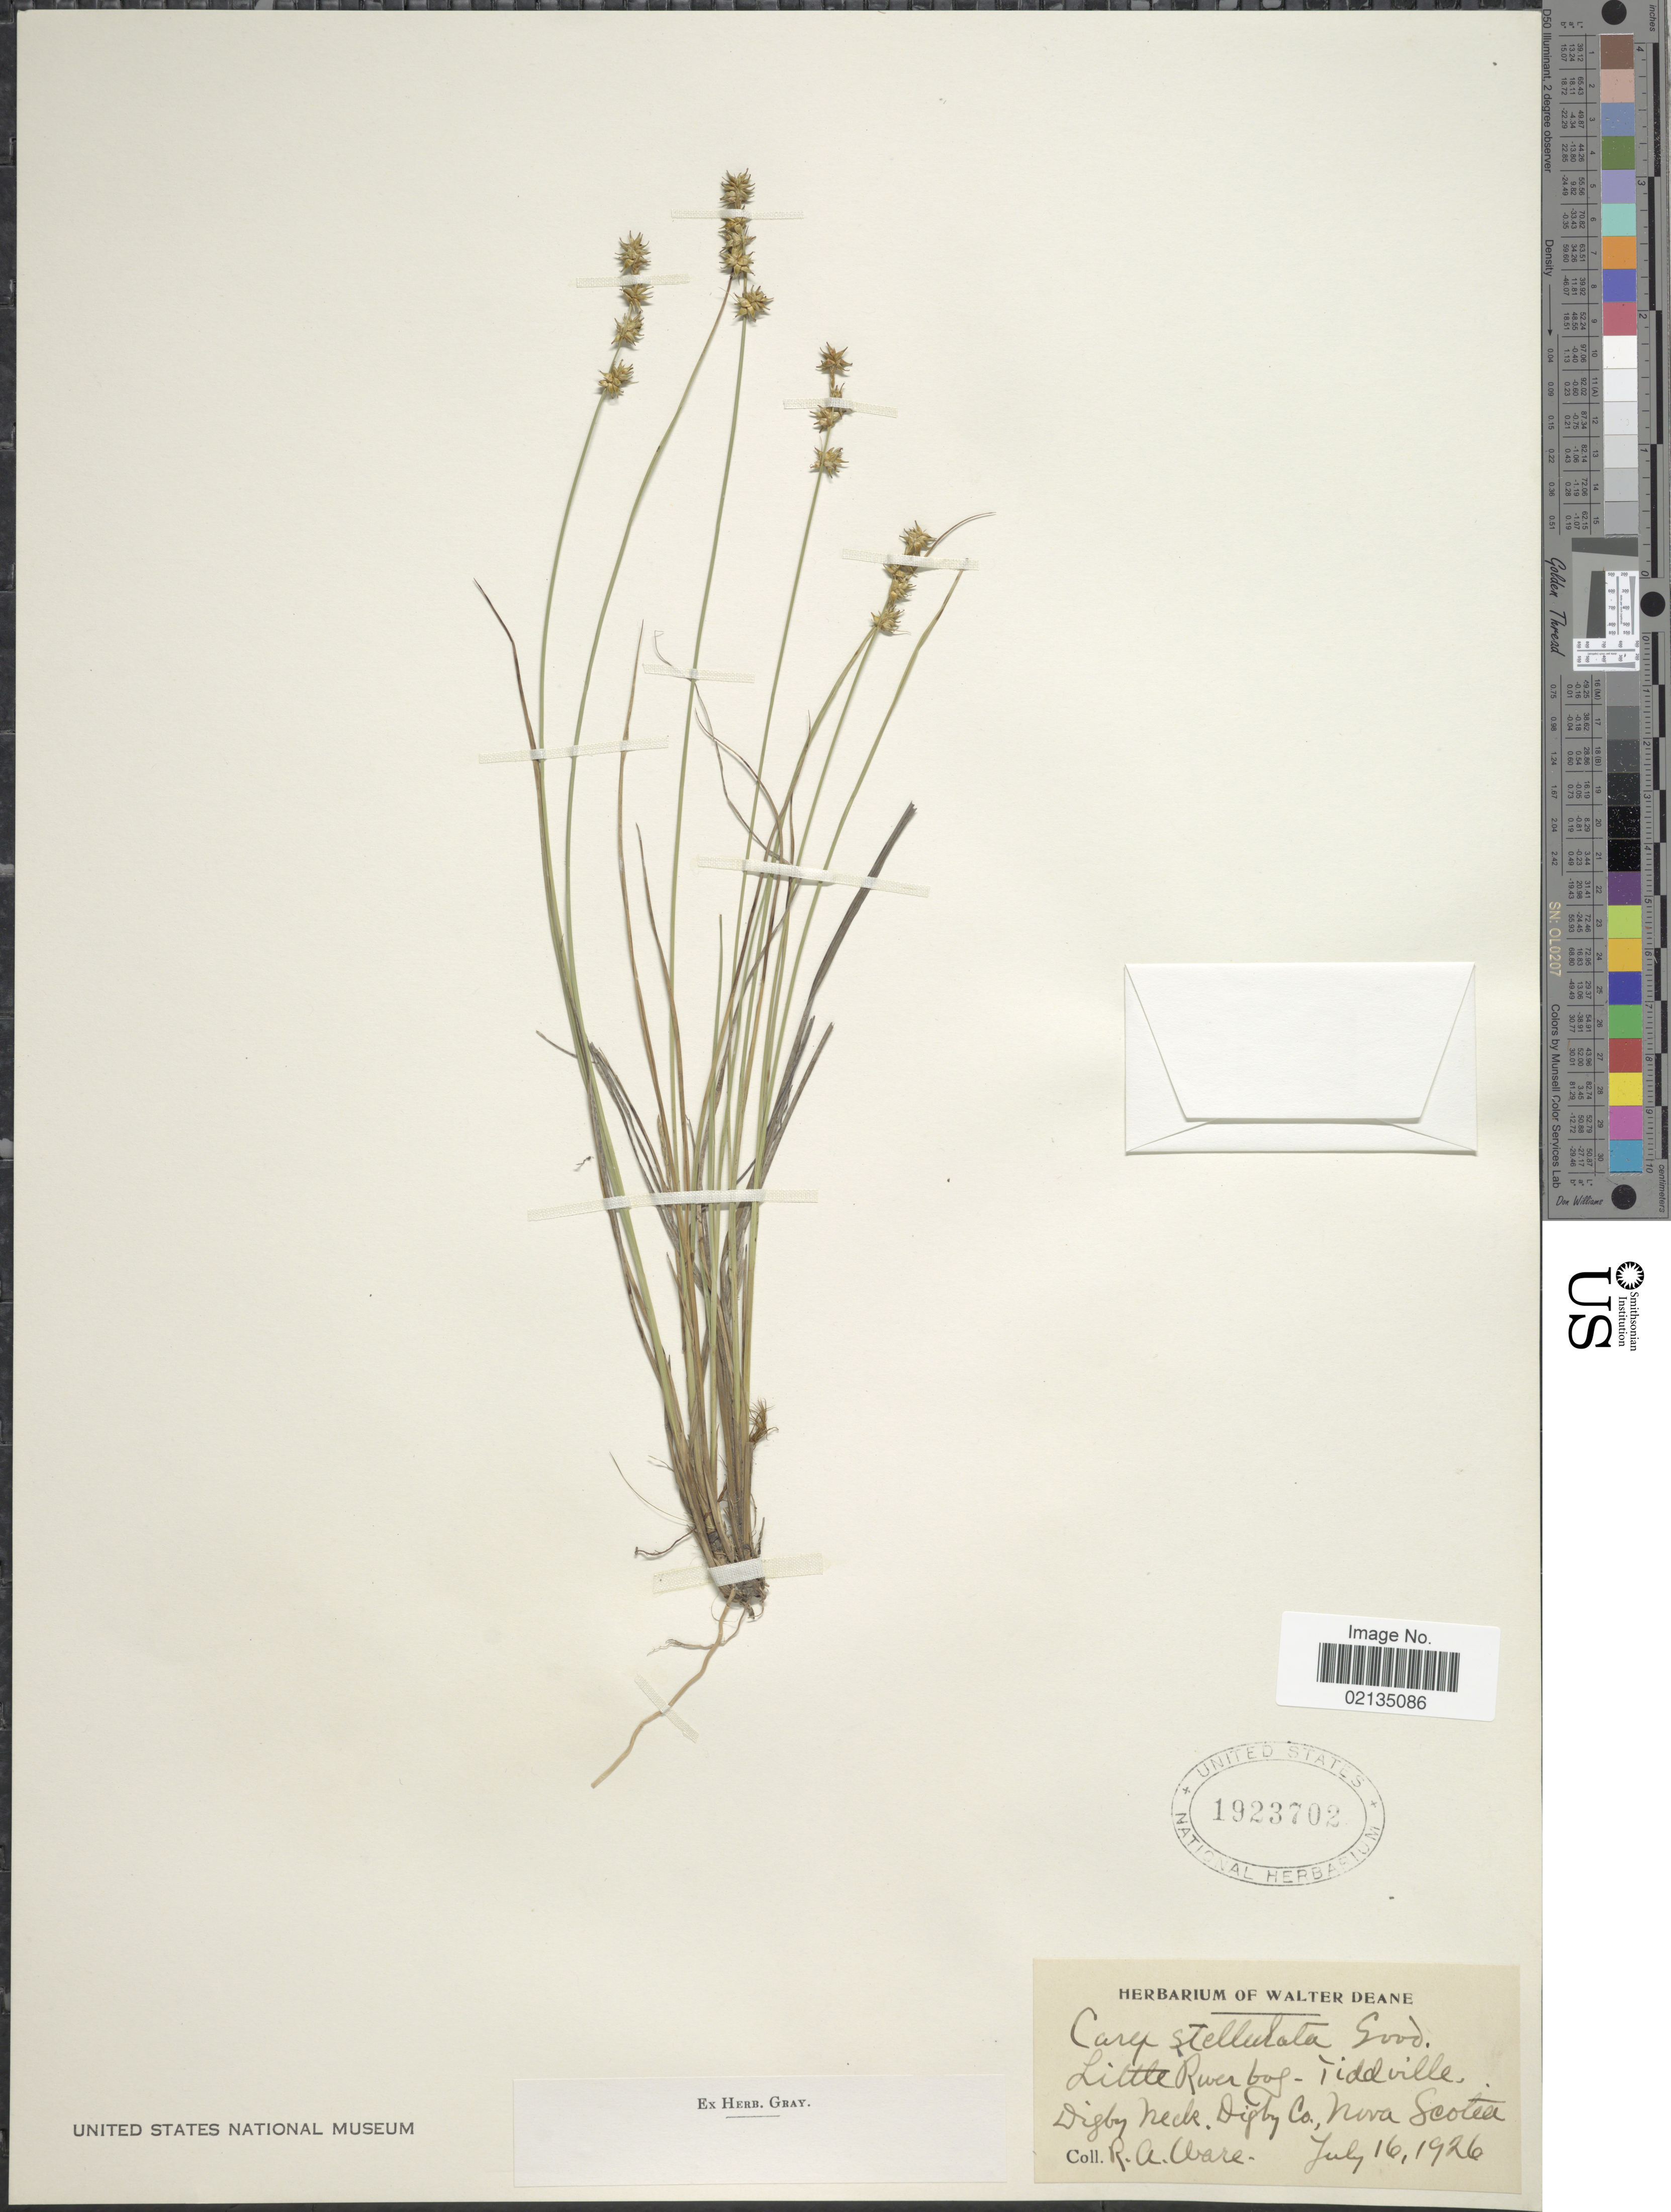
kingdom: Plantae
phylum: Tracheophyta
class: Liliopsida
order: Poales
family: Cyperaceae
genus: Carex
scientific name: Carex echinata subsp. echinata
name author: Murray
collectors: R. Ware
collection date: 1926-07-16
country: Canada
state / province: Nova Scotia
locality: Little River bog - Tiddville, Digby Neck, Digby Co.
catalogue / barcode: US 1923702